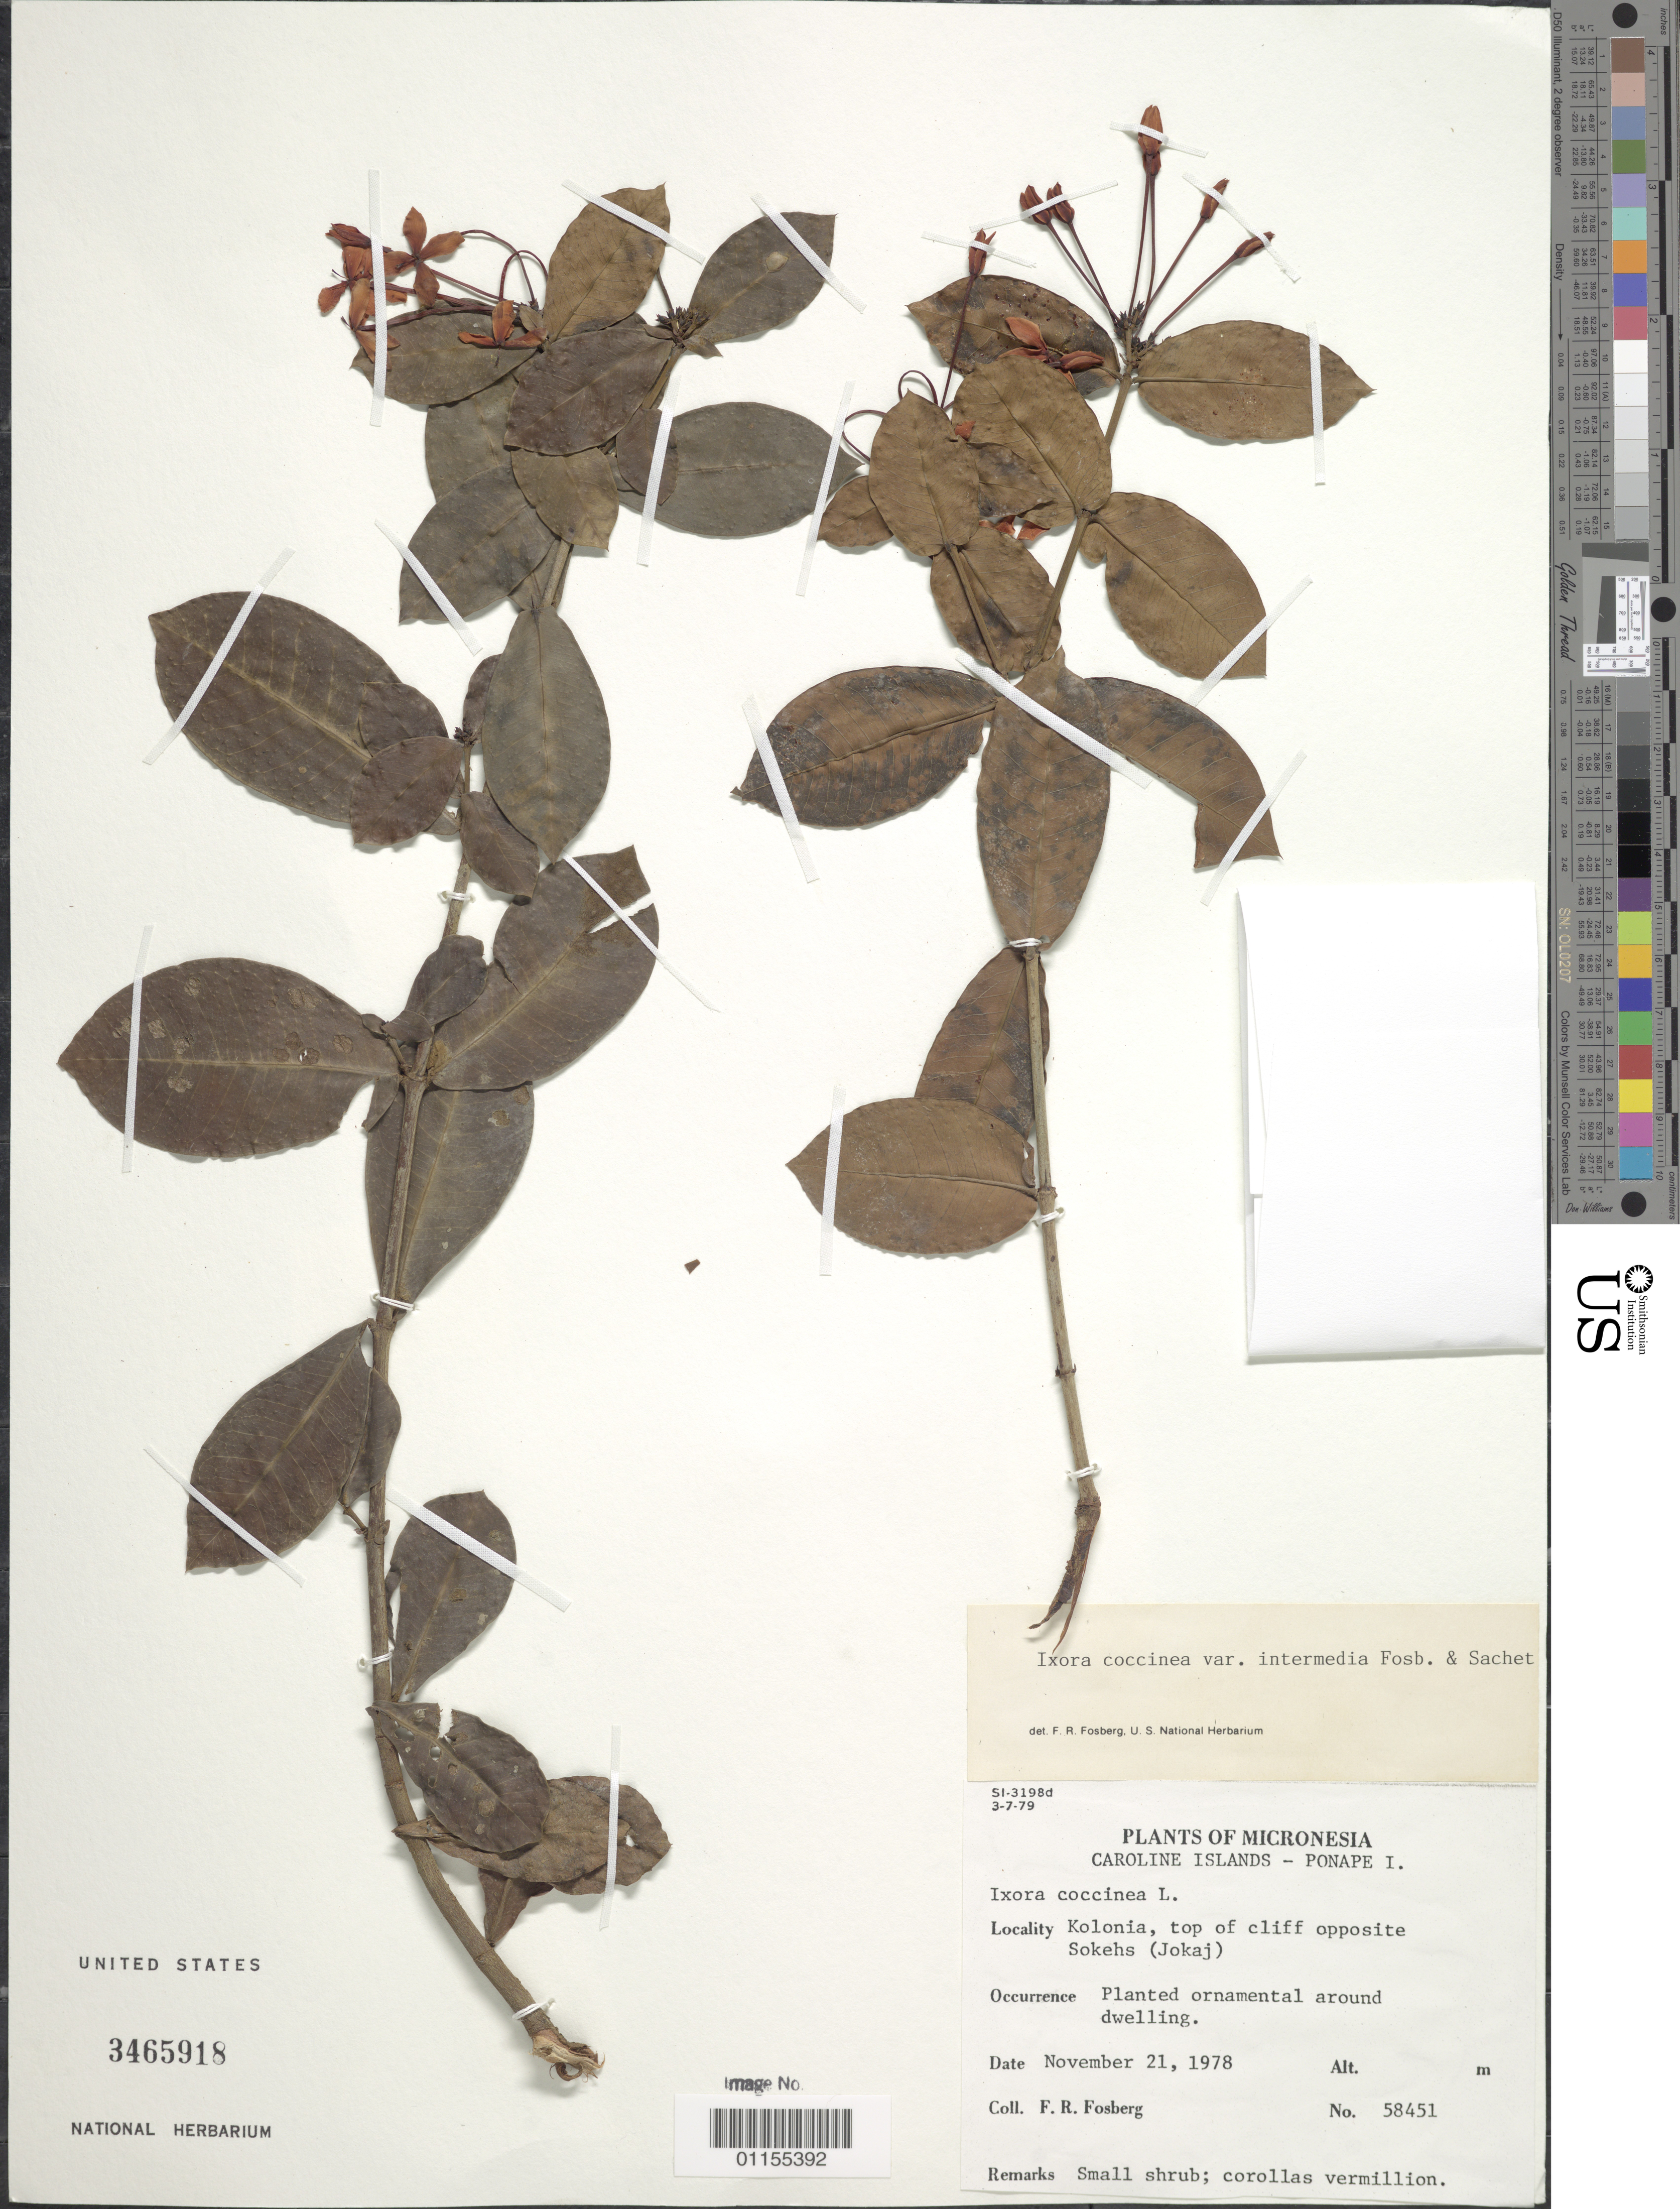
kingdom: Plantae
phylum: Tracheophyta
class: Magnoliopsida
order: Gentianales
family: Rubiaceae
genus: Ixora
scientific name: Ixora coccinea var. intermedia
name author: Fosberg & Sachet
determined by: Fosberg, F. R.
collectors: F. R. Fosberg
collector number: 58451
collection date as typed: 21 Nov 1978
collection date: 1978-11-21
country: Micronesia, Federated States of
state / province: Pohnpei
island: Pohnpei [Ponape]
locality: Kolonia, top of cliff opposite Sokehs [Jokaj] around dwellings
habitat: Planted ornamental around dwelling.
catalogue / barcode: US 3465918